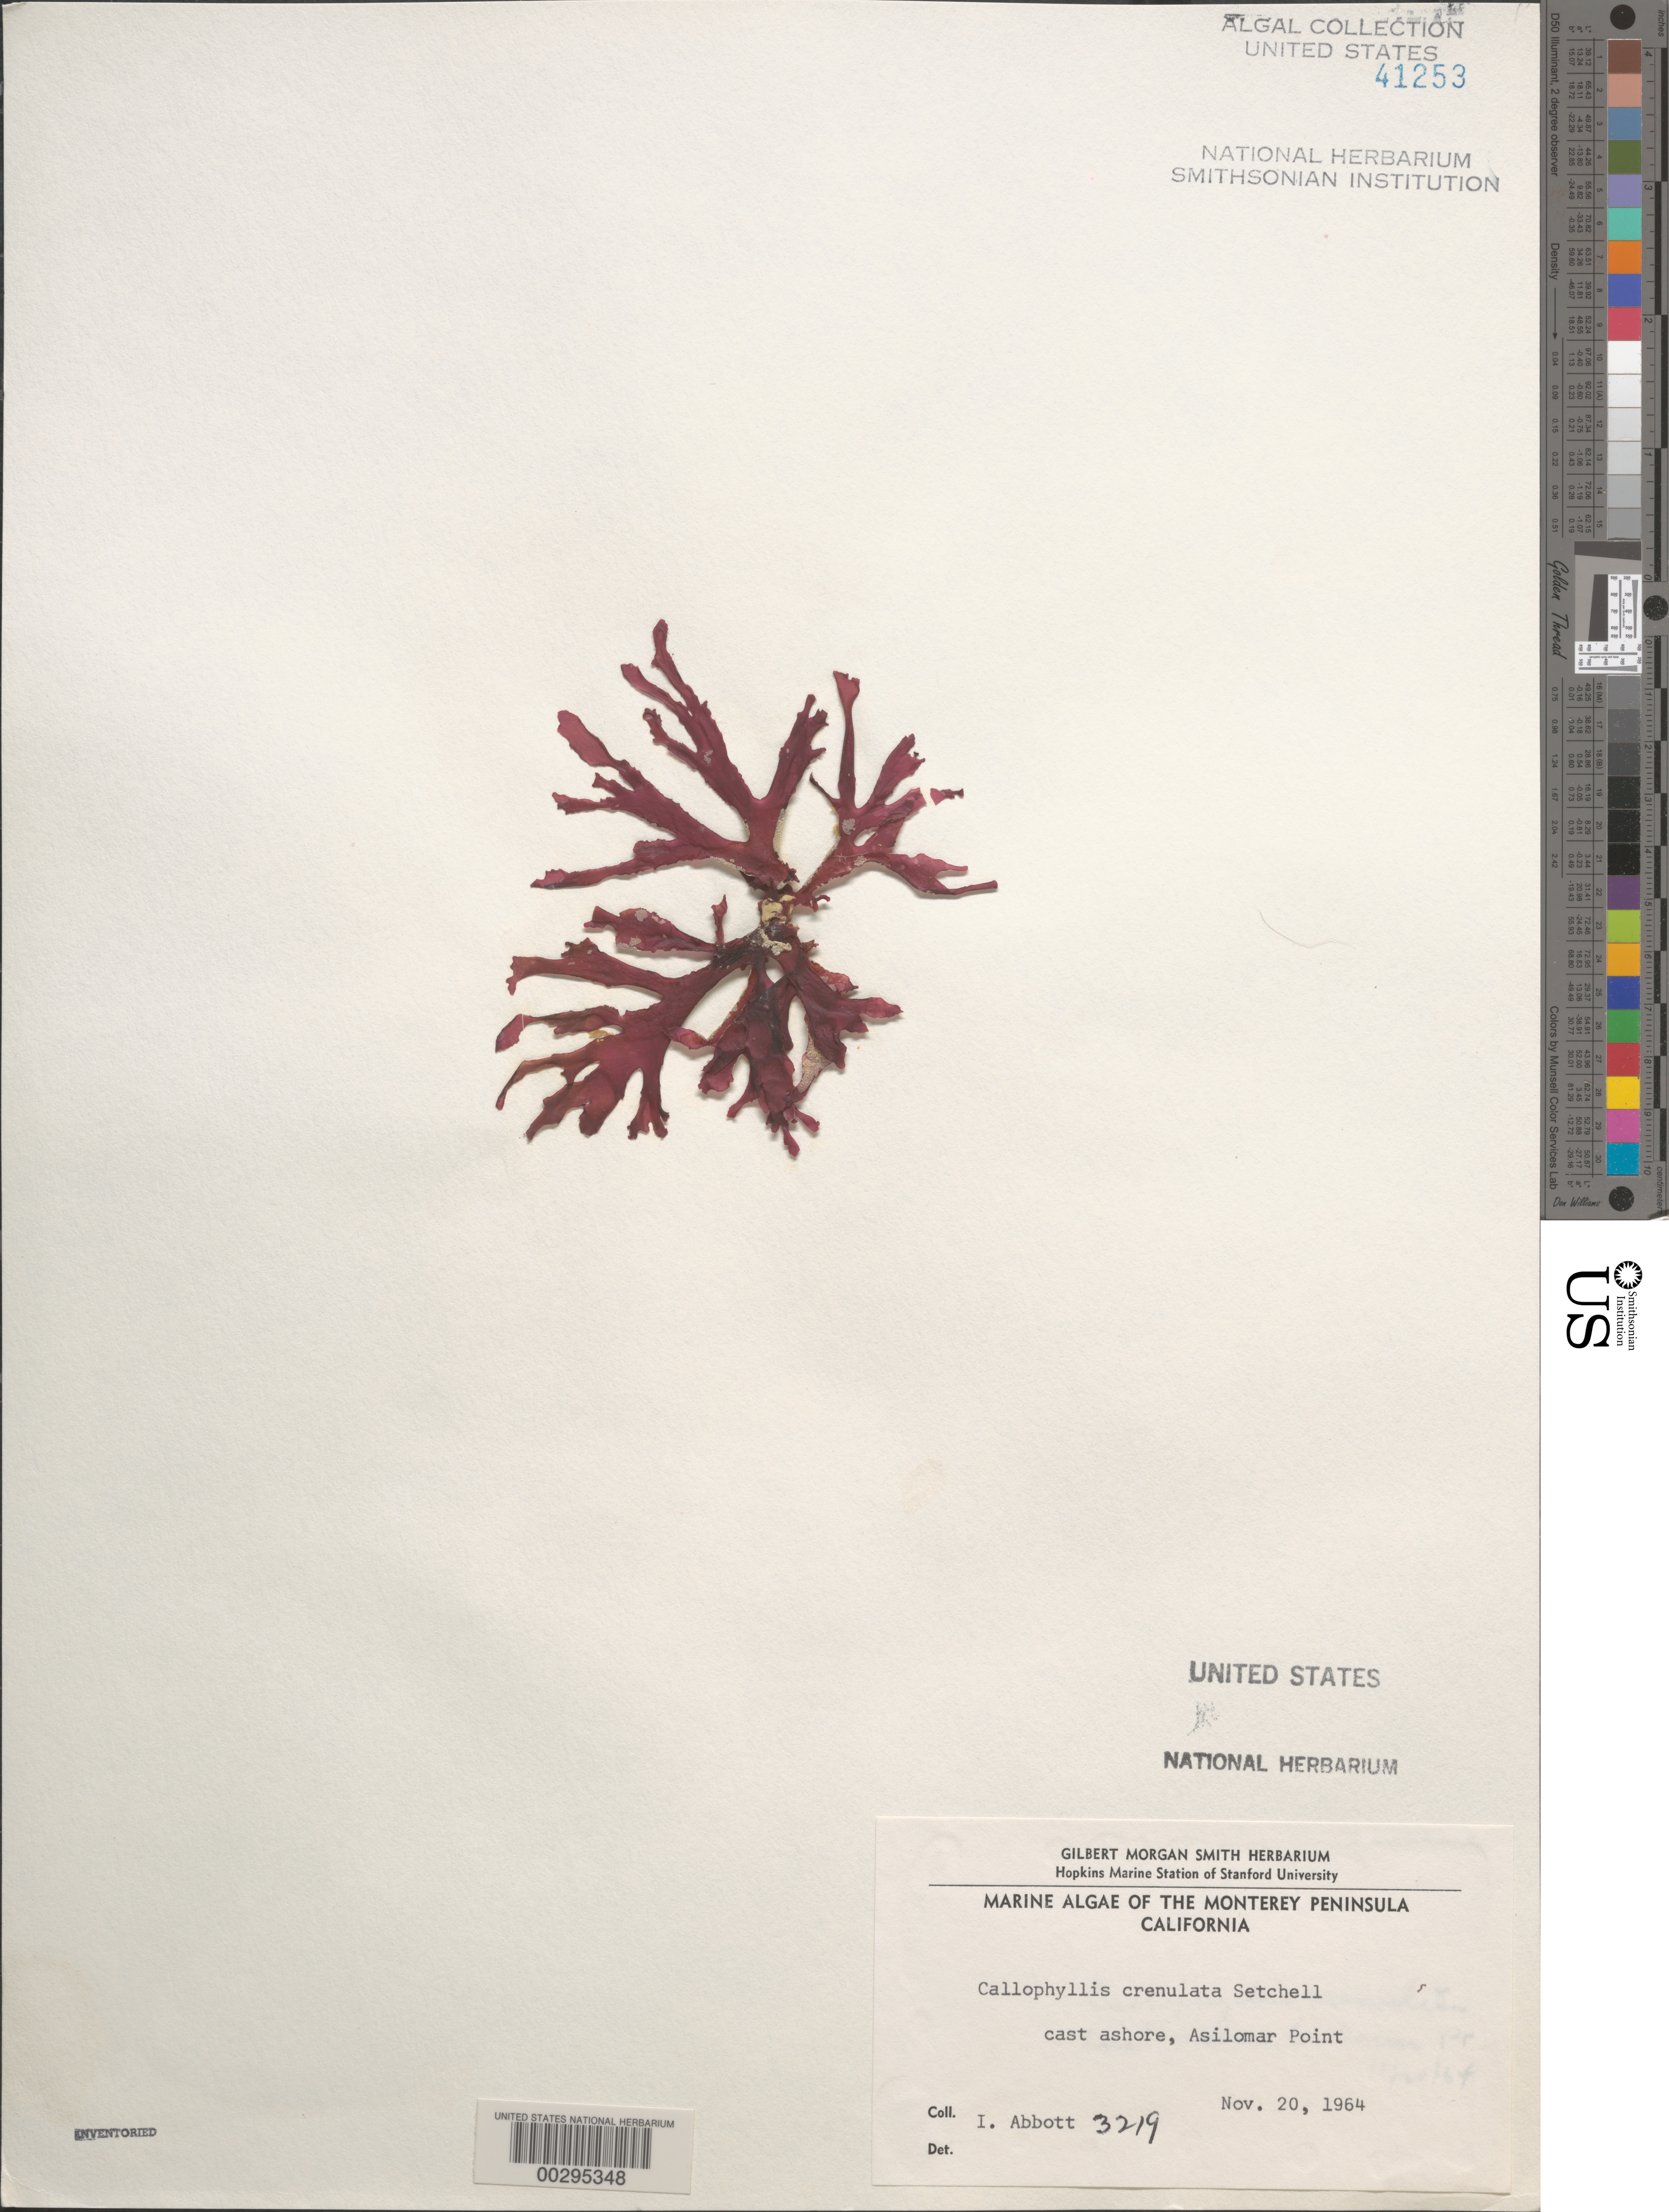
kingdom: Plantae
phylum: Rhodophyta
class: Florideophyceae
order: Gigartinales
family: Kallymeniaceae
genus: Callophyllis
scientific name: Callophyllis crenulata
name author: Setch.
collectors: I. A. Abbott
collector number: IAA 3219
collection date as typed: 20 Nov 1964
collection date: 1964-11-20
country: United States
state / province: California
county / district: Monterey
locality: Asilomar Point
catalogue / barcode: US 41253